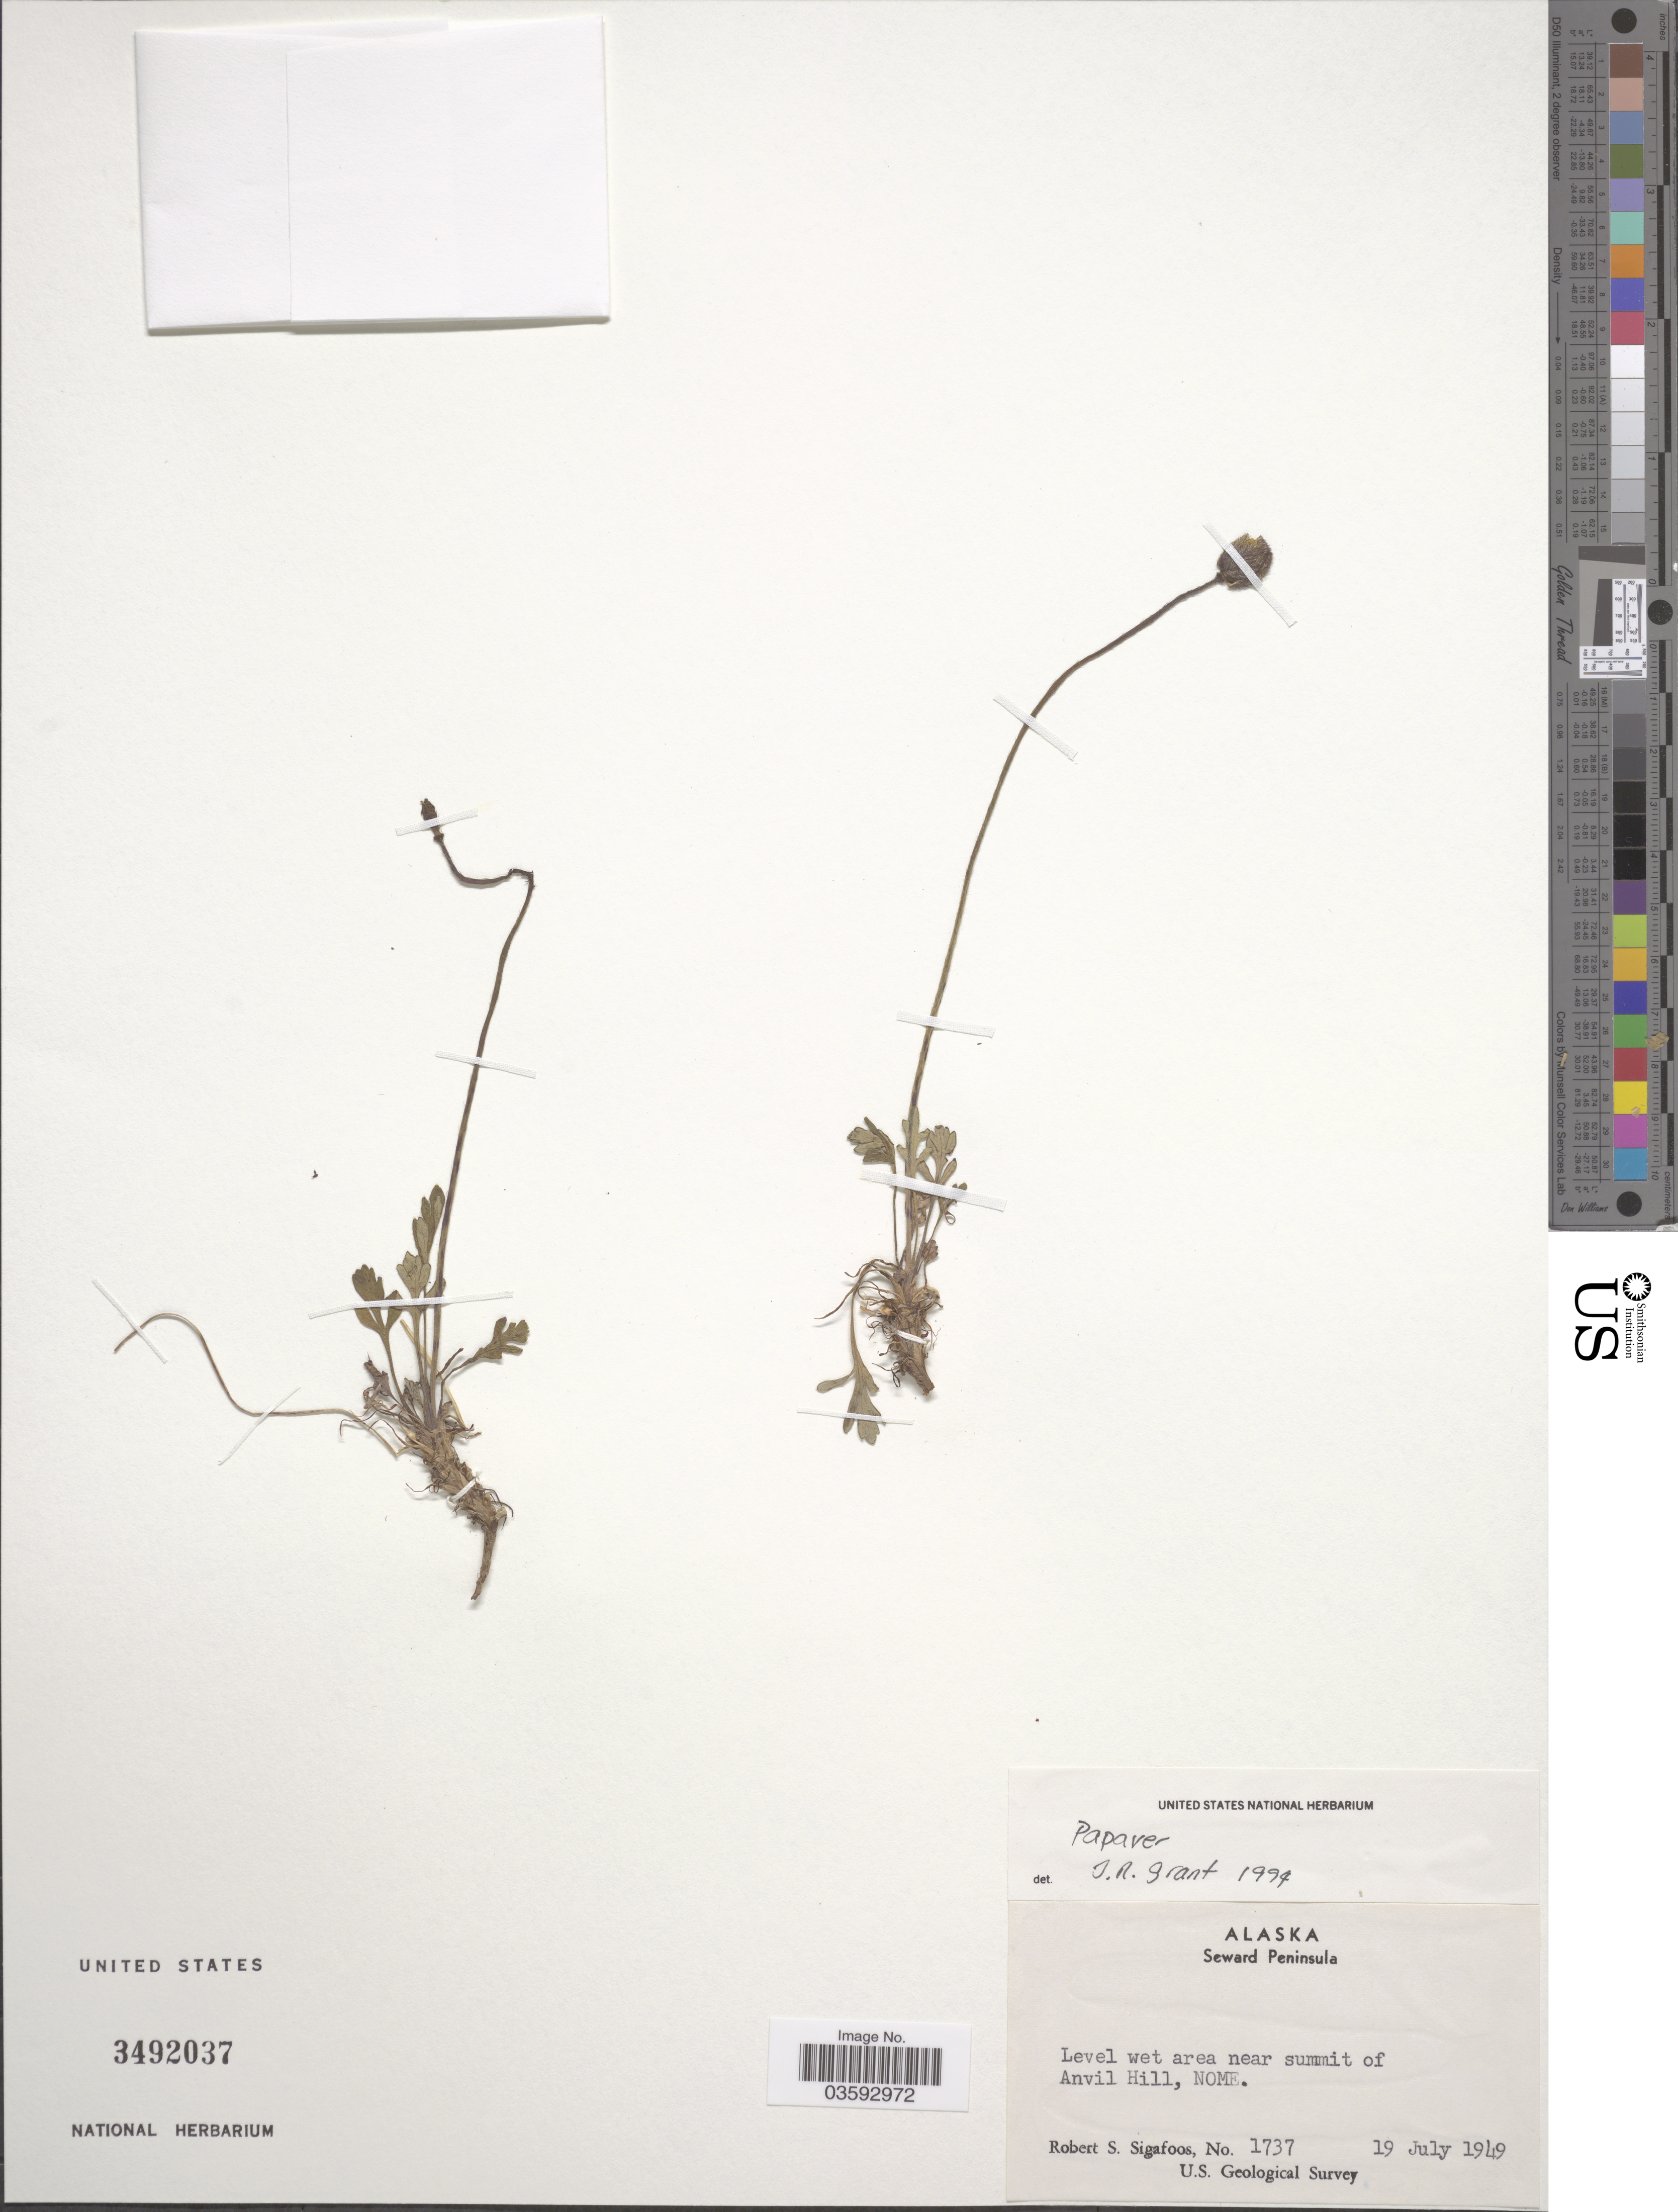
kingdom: Plantae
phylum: Tracheophyta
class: Magnoliopsida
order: Ranunculales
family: Papaveraceae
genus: Papaver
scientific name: Papaver sp.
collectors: R. Sigafoos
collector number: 1737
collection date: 1949-07-19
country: United States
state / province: Alaska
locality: Seward Peninsula. Near summit of Anvil Hill, Nome.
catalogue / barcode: US 3492037